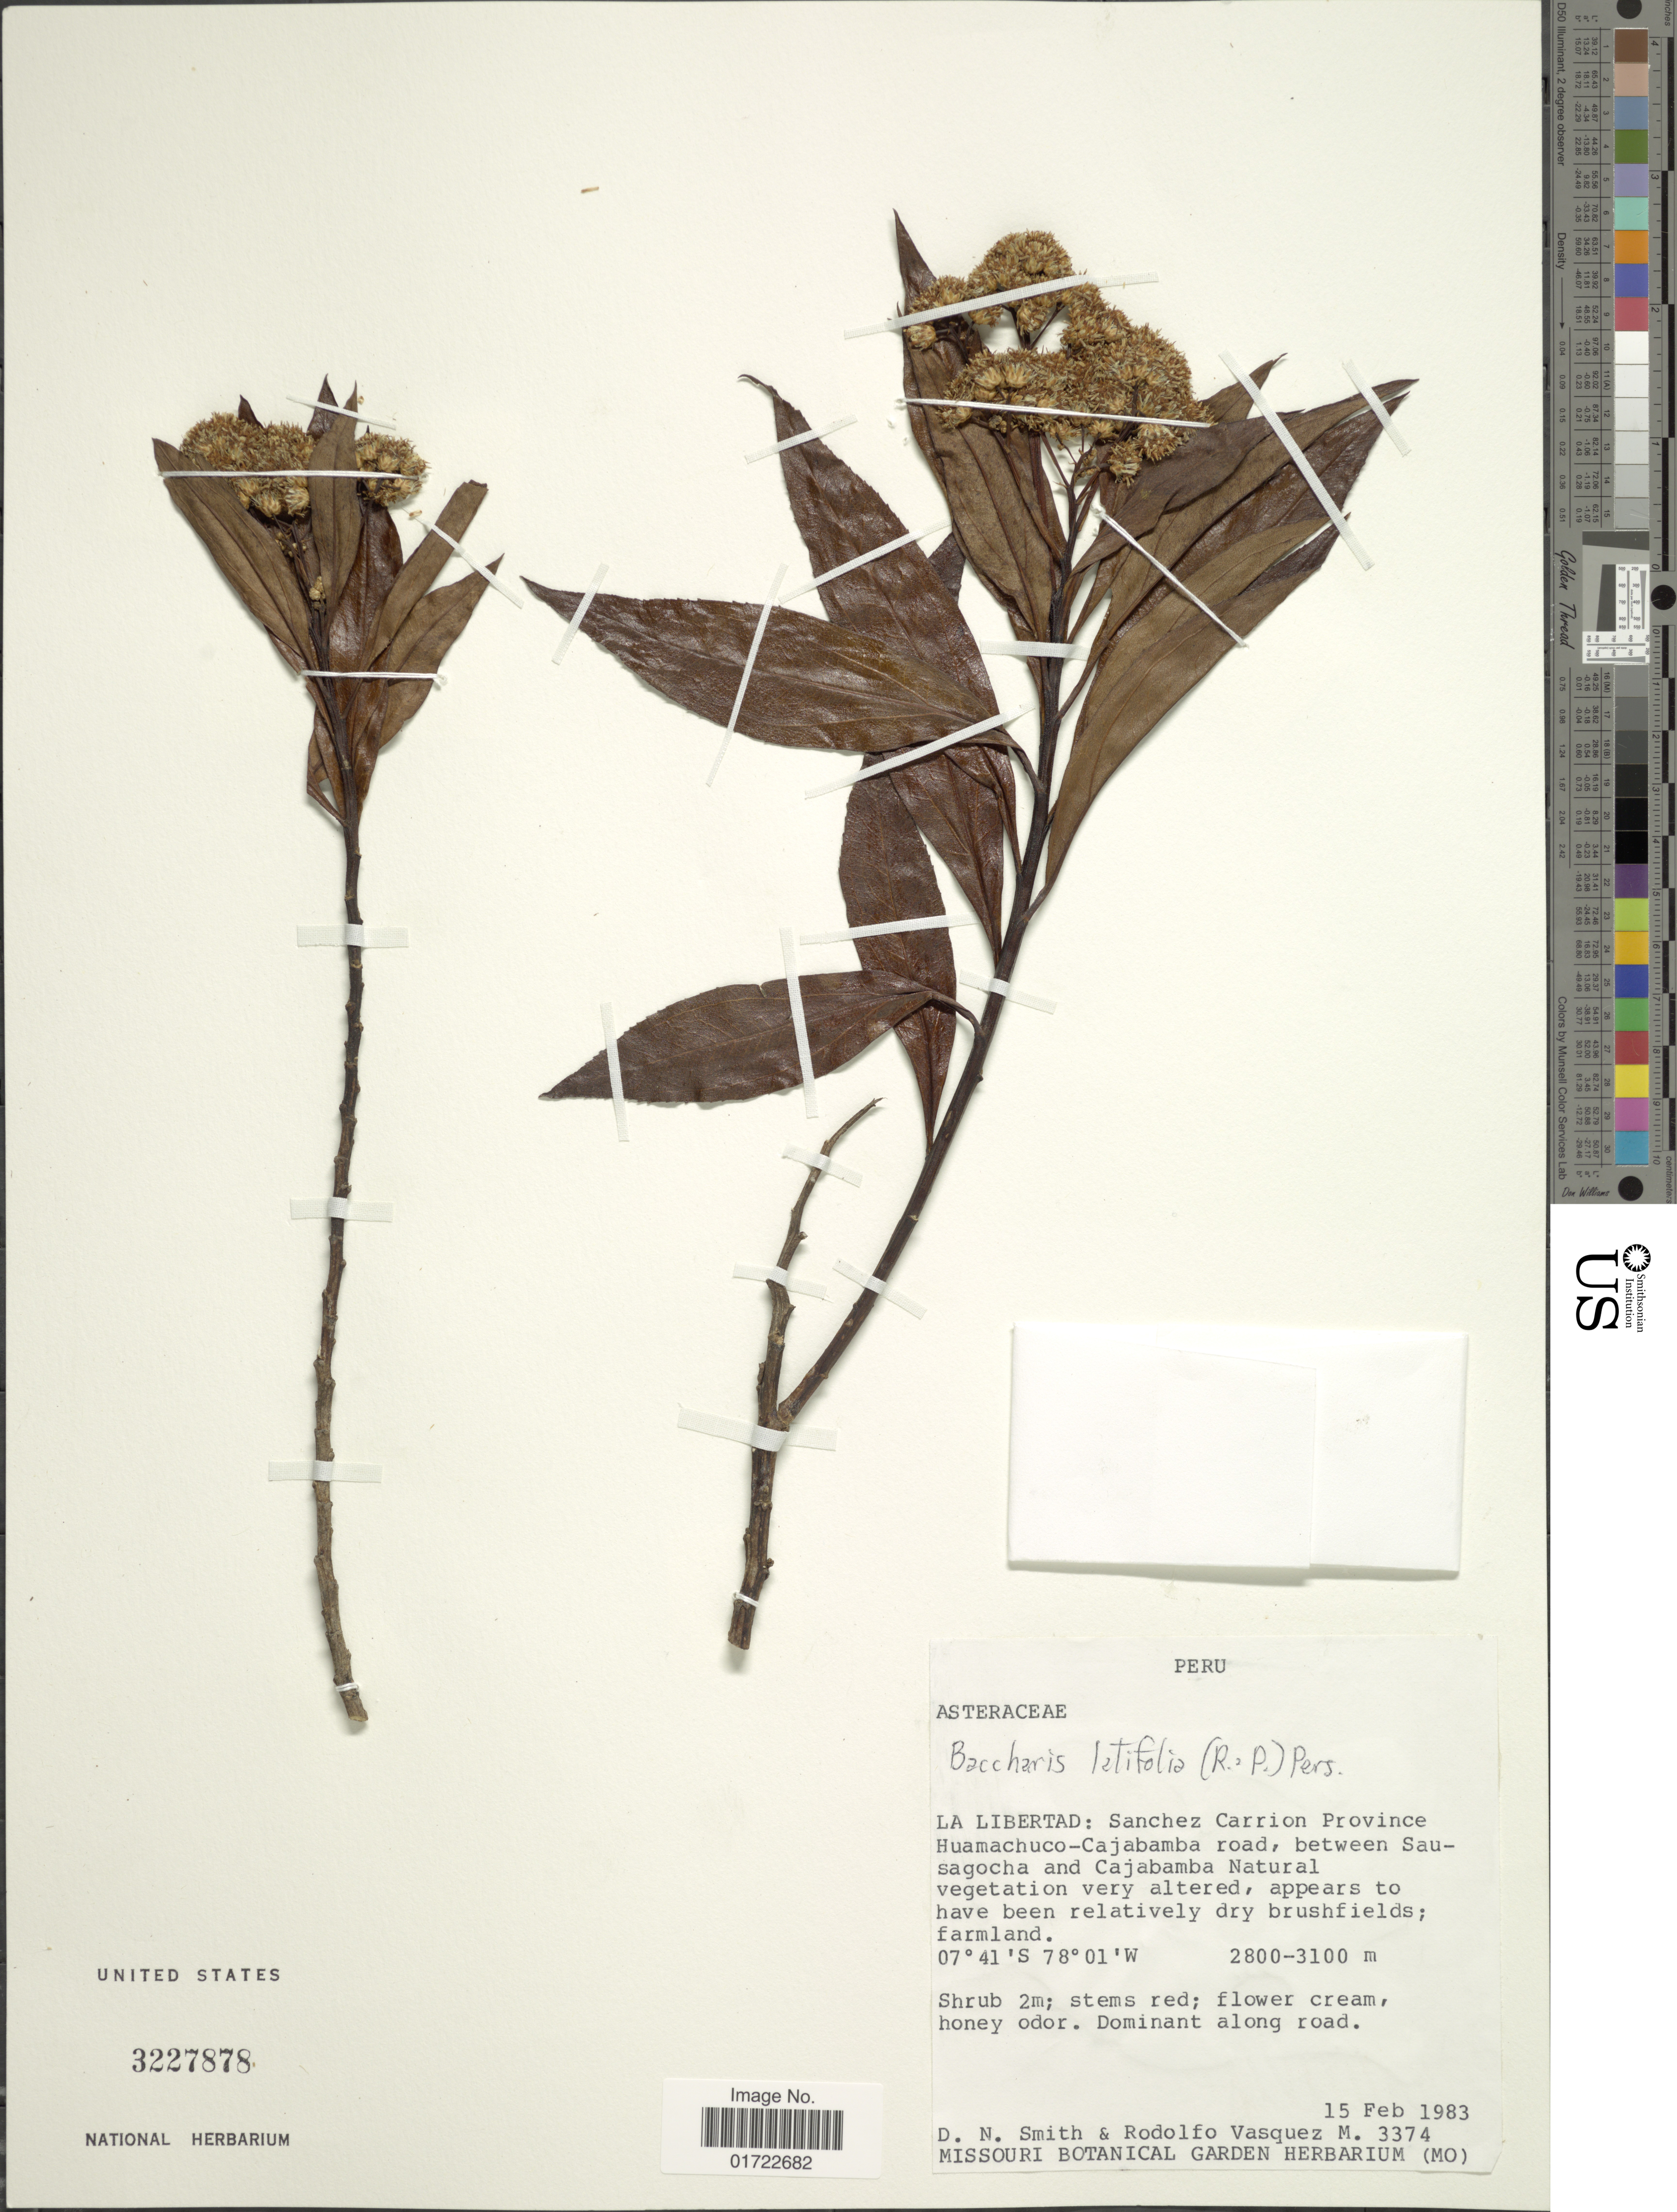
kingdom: Plantae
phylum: Tracheophyta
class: Magnoliopsida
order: Asterales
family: Asteraceae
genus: Baccharis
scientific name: Baccharis latifolia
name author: (Ruiz & Pav.) Pers.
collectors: D. Smith & R. Vásquez M.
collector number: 3374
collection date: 1983-02-15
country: Peru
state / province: La Libertad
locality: Sanchez Carrion Province Huamchuco-Cajabamba road, between Sausagocha and Cajabamba Natural.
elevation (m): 2800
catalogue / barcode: US 3227878